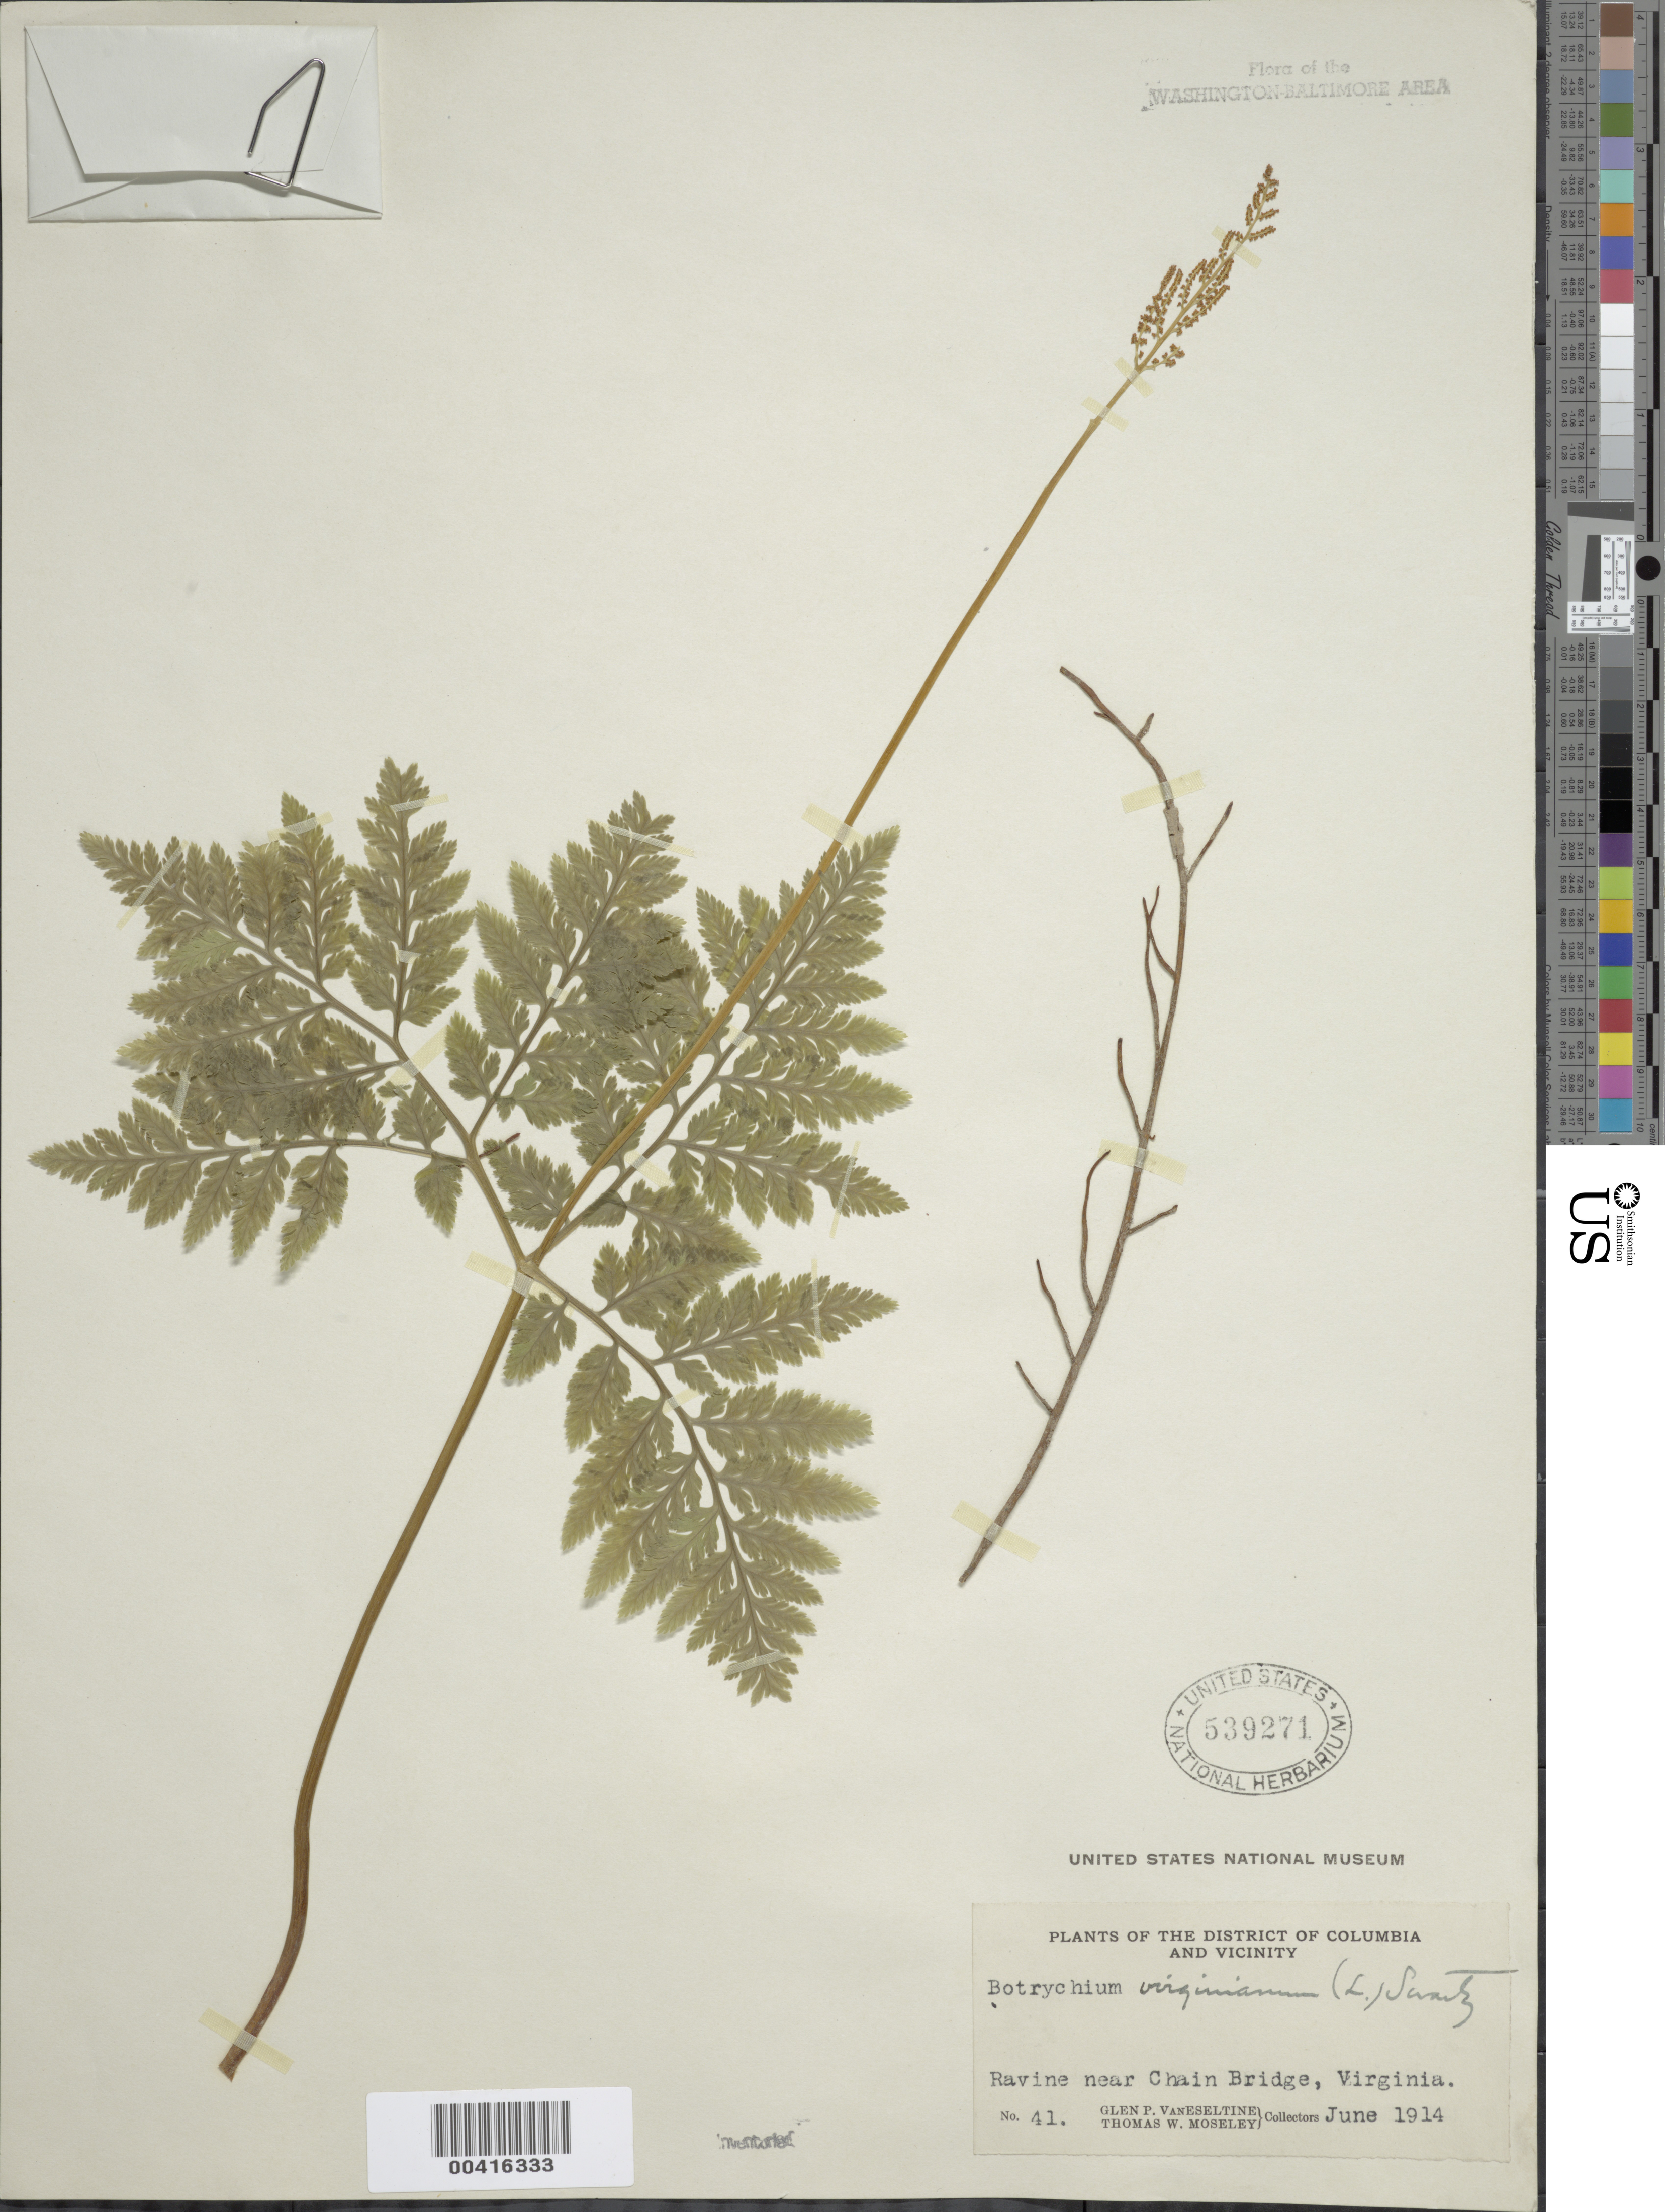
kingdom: Plantae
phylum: Tracheophyta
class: Polypodiopsida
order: Ophioglossales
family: Ophioglossaceae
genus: Botrychium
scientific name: Botrychium virginianum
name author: (L.) Sw.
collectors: G. P. Van Eseltine & T. Moseley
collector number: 41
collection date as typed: Jun 1914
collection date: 1914-06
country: United States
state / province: Virginia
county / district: Fairfax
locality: Chain Bridge vicinity C. and O. Canal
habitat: Ravine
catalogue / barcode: US 539271